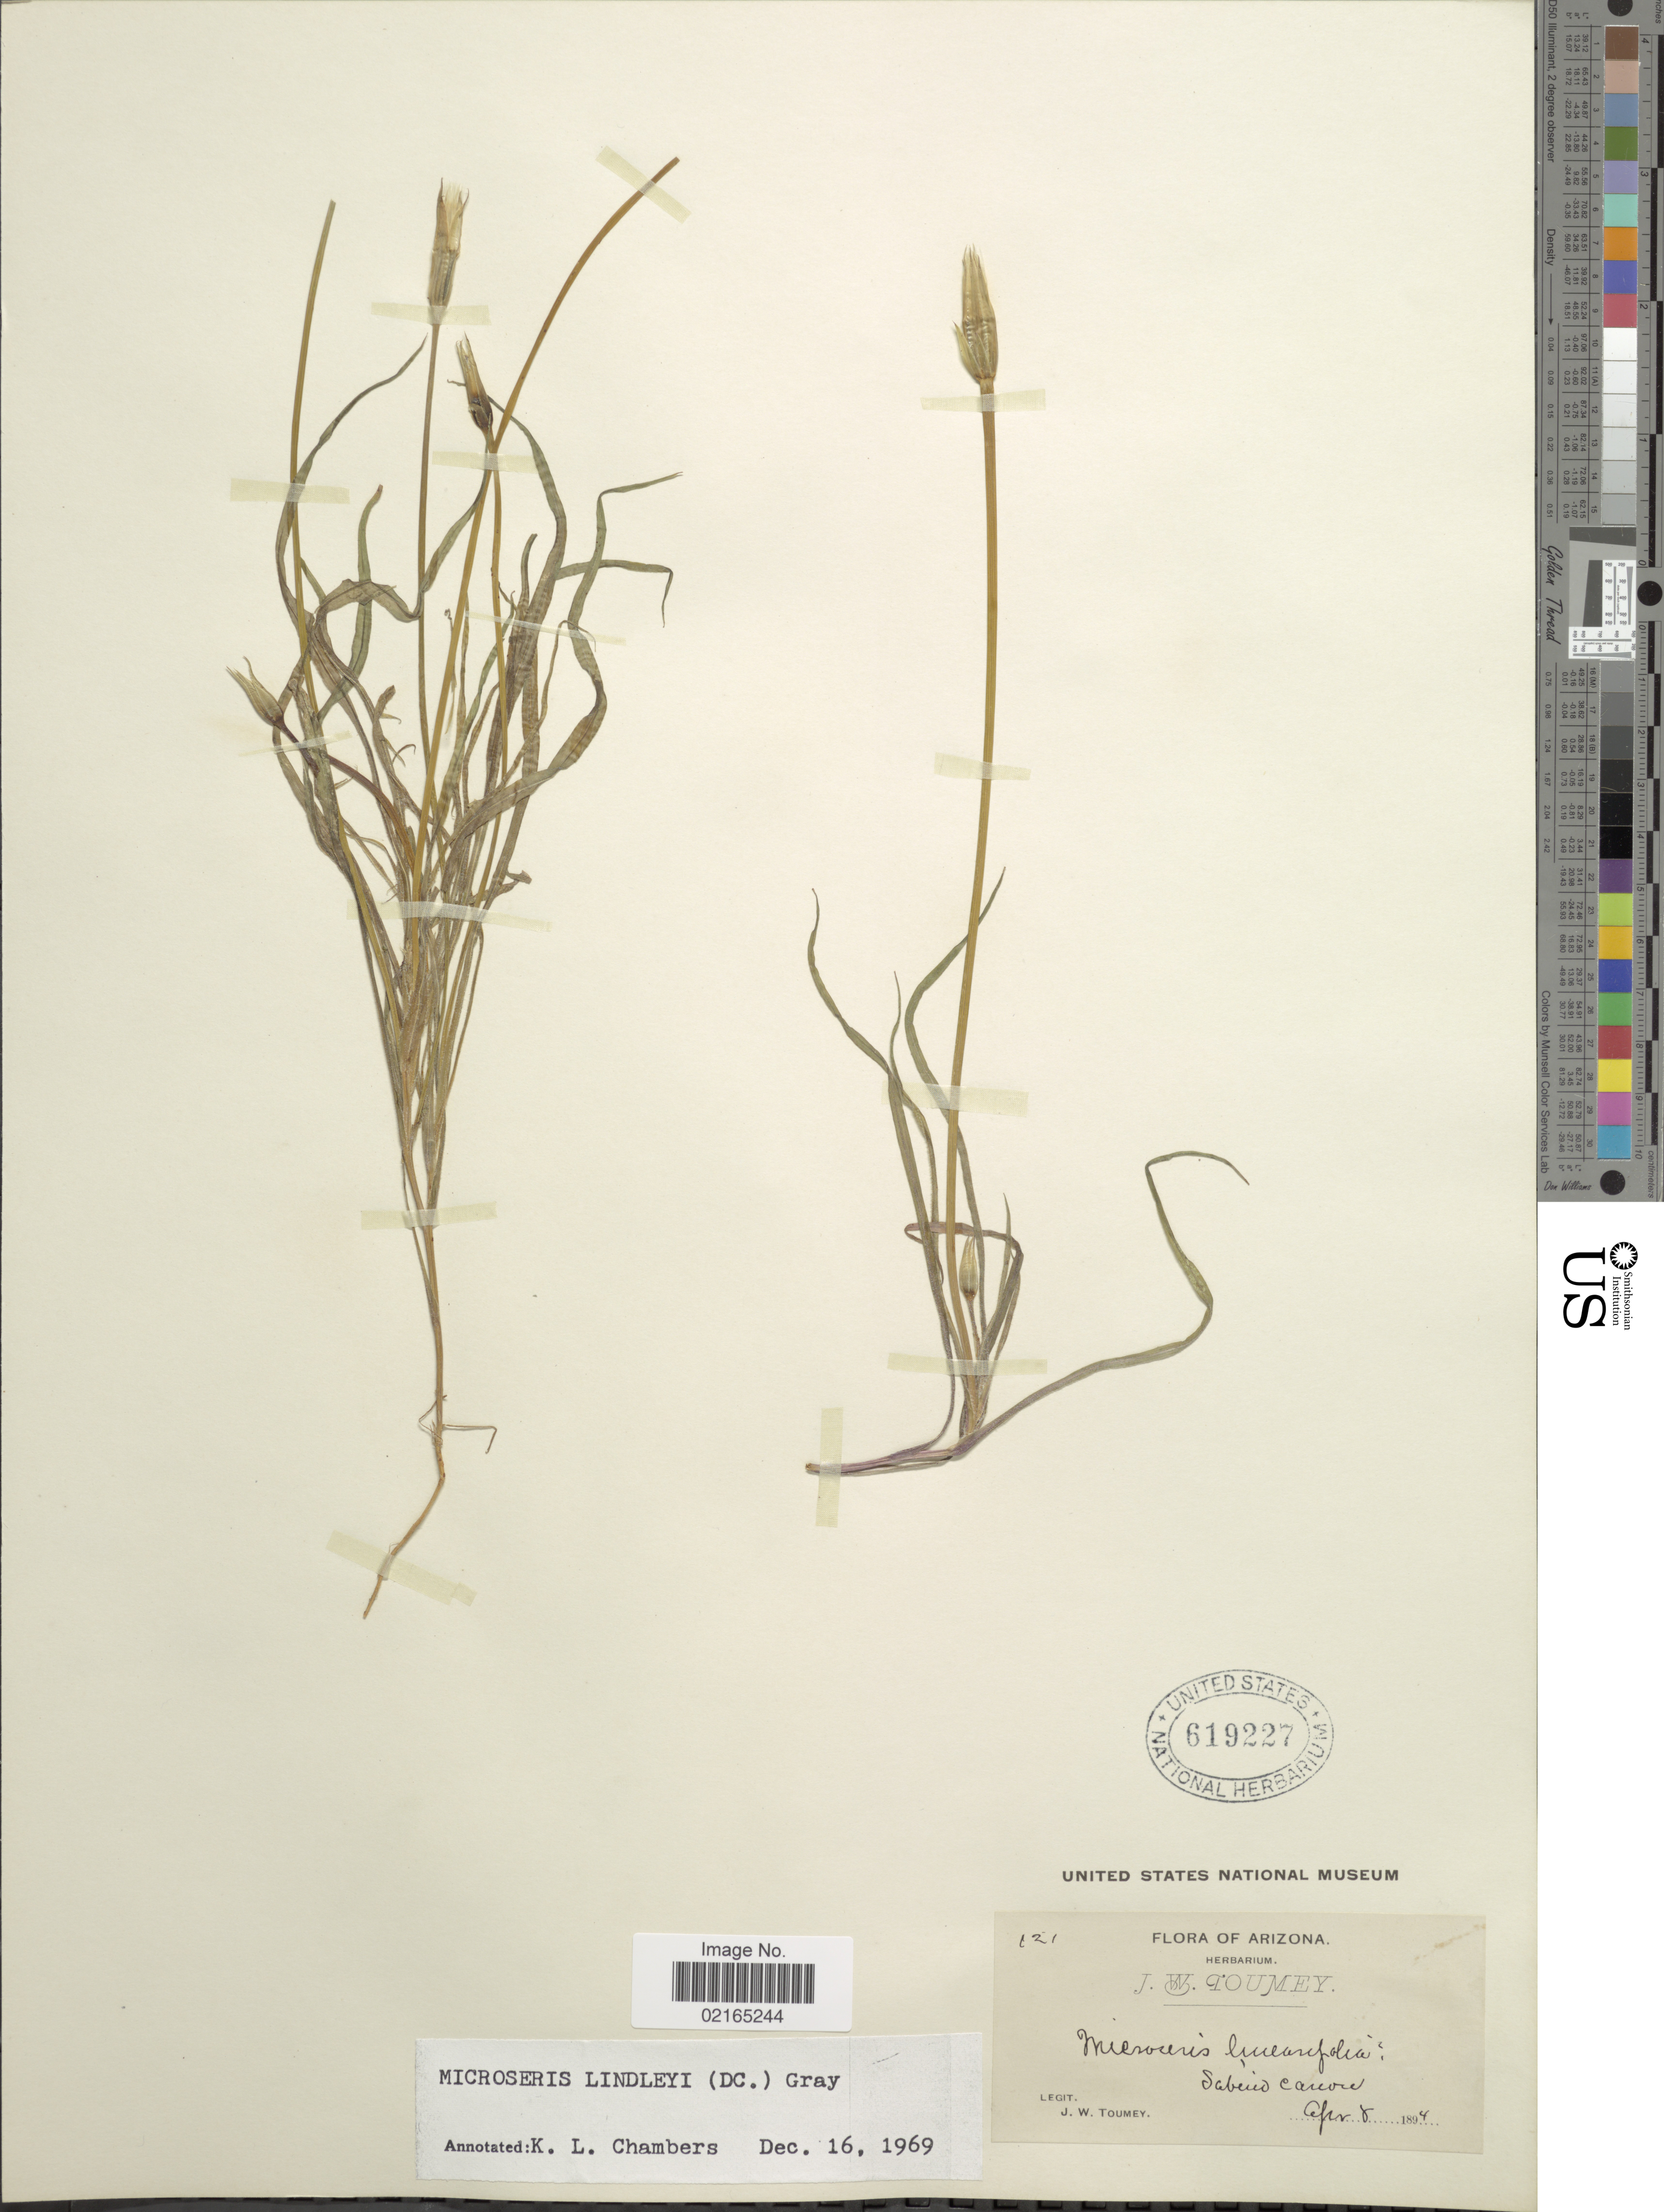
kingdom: Plantae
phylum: Tracheophyta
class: Magnoliopsida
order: Asterales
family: Asteraceae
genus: Uropappus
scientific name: Uropappus lindleyi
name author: (DC.) Nutt.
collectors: J. W. Toumey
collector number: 121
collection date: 1894-04-08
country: United States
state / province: Arizona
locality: Sabino Canon.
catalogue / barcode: US 619227